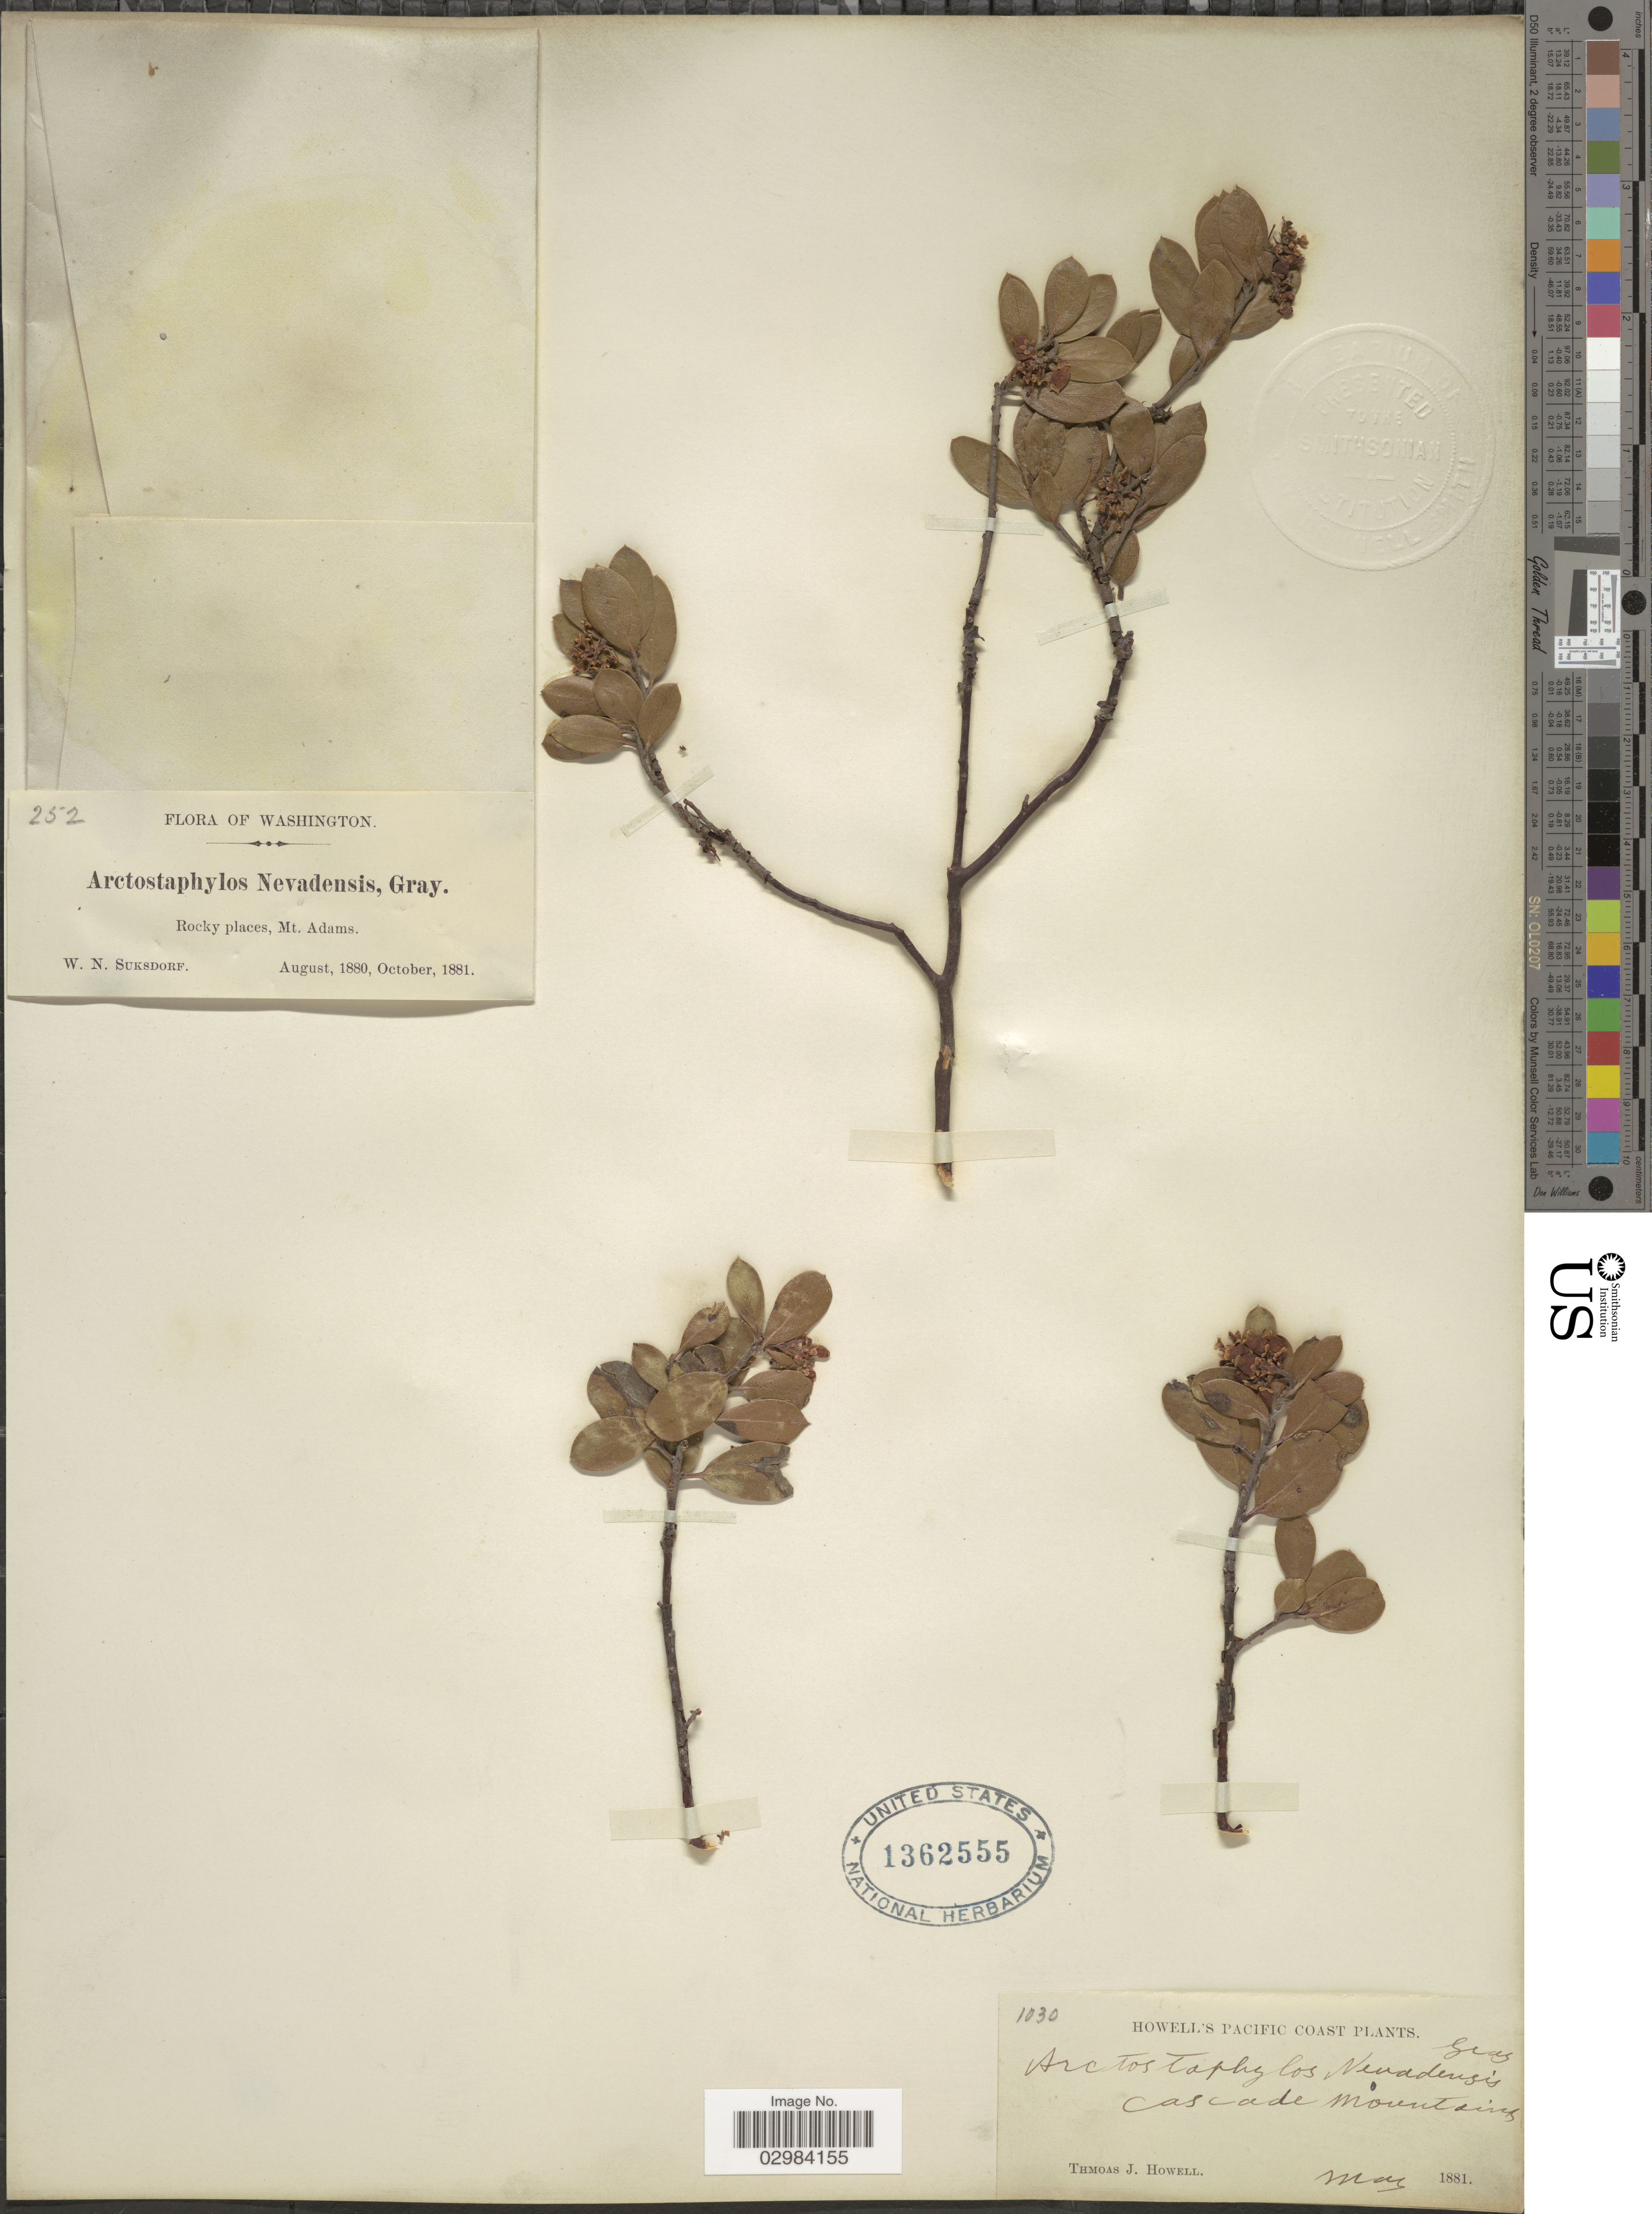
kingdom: Plantae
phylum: Tracheophyta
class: Magnoliopsida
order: Ericales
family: Ericaceae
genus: Arctostaphylos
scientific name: Arctostaphylos nevadensis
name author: A. Gray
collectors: T. J. Howell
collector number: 1030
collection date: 1881-05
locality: Pacific Coast Plants, Cascade Mountains.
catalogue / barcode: US 1362555